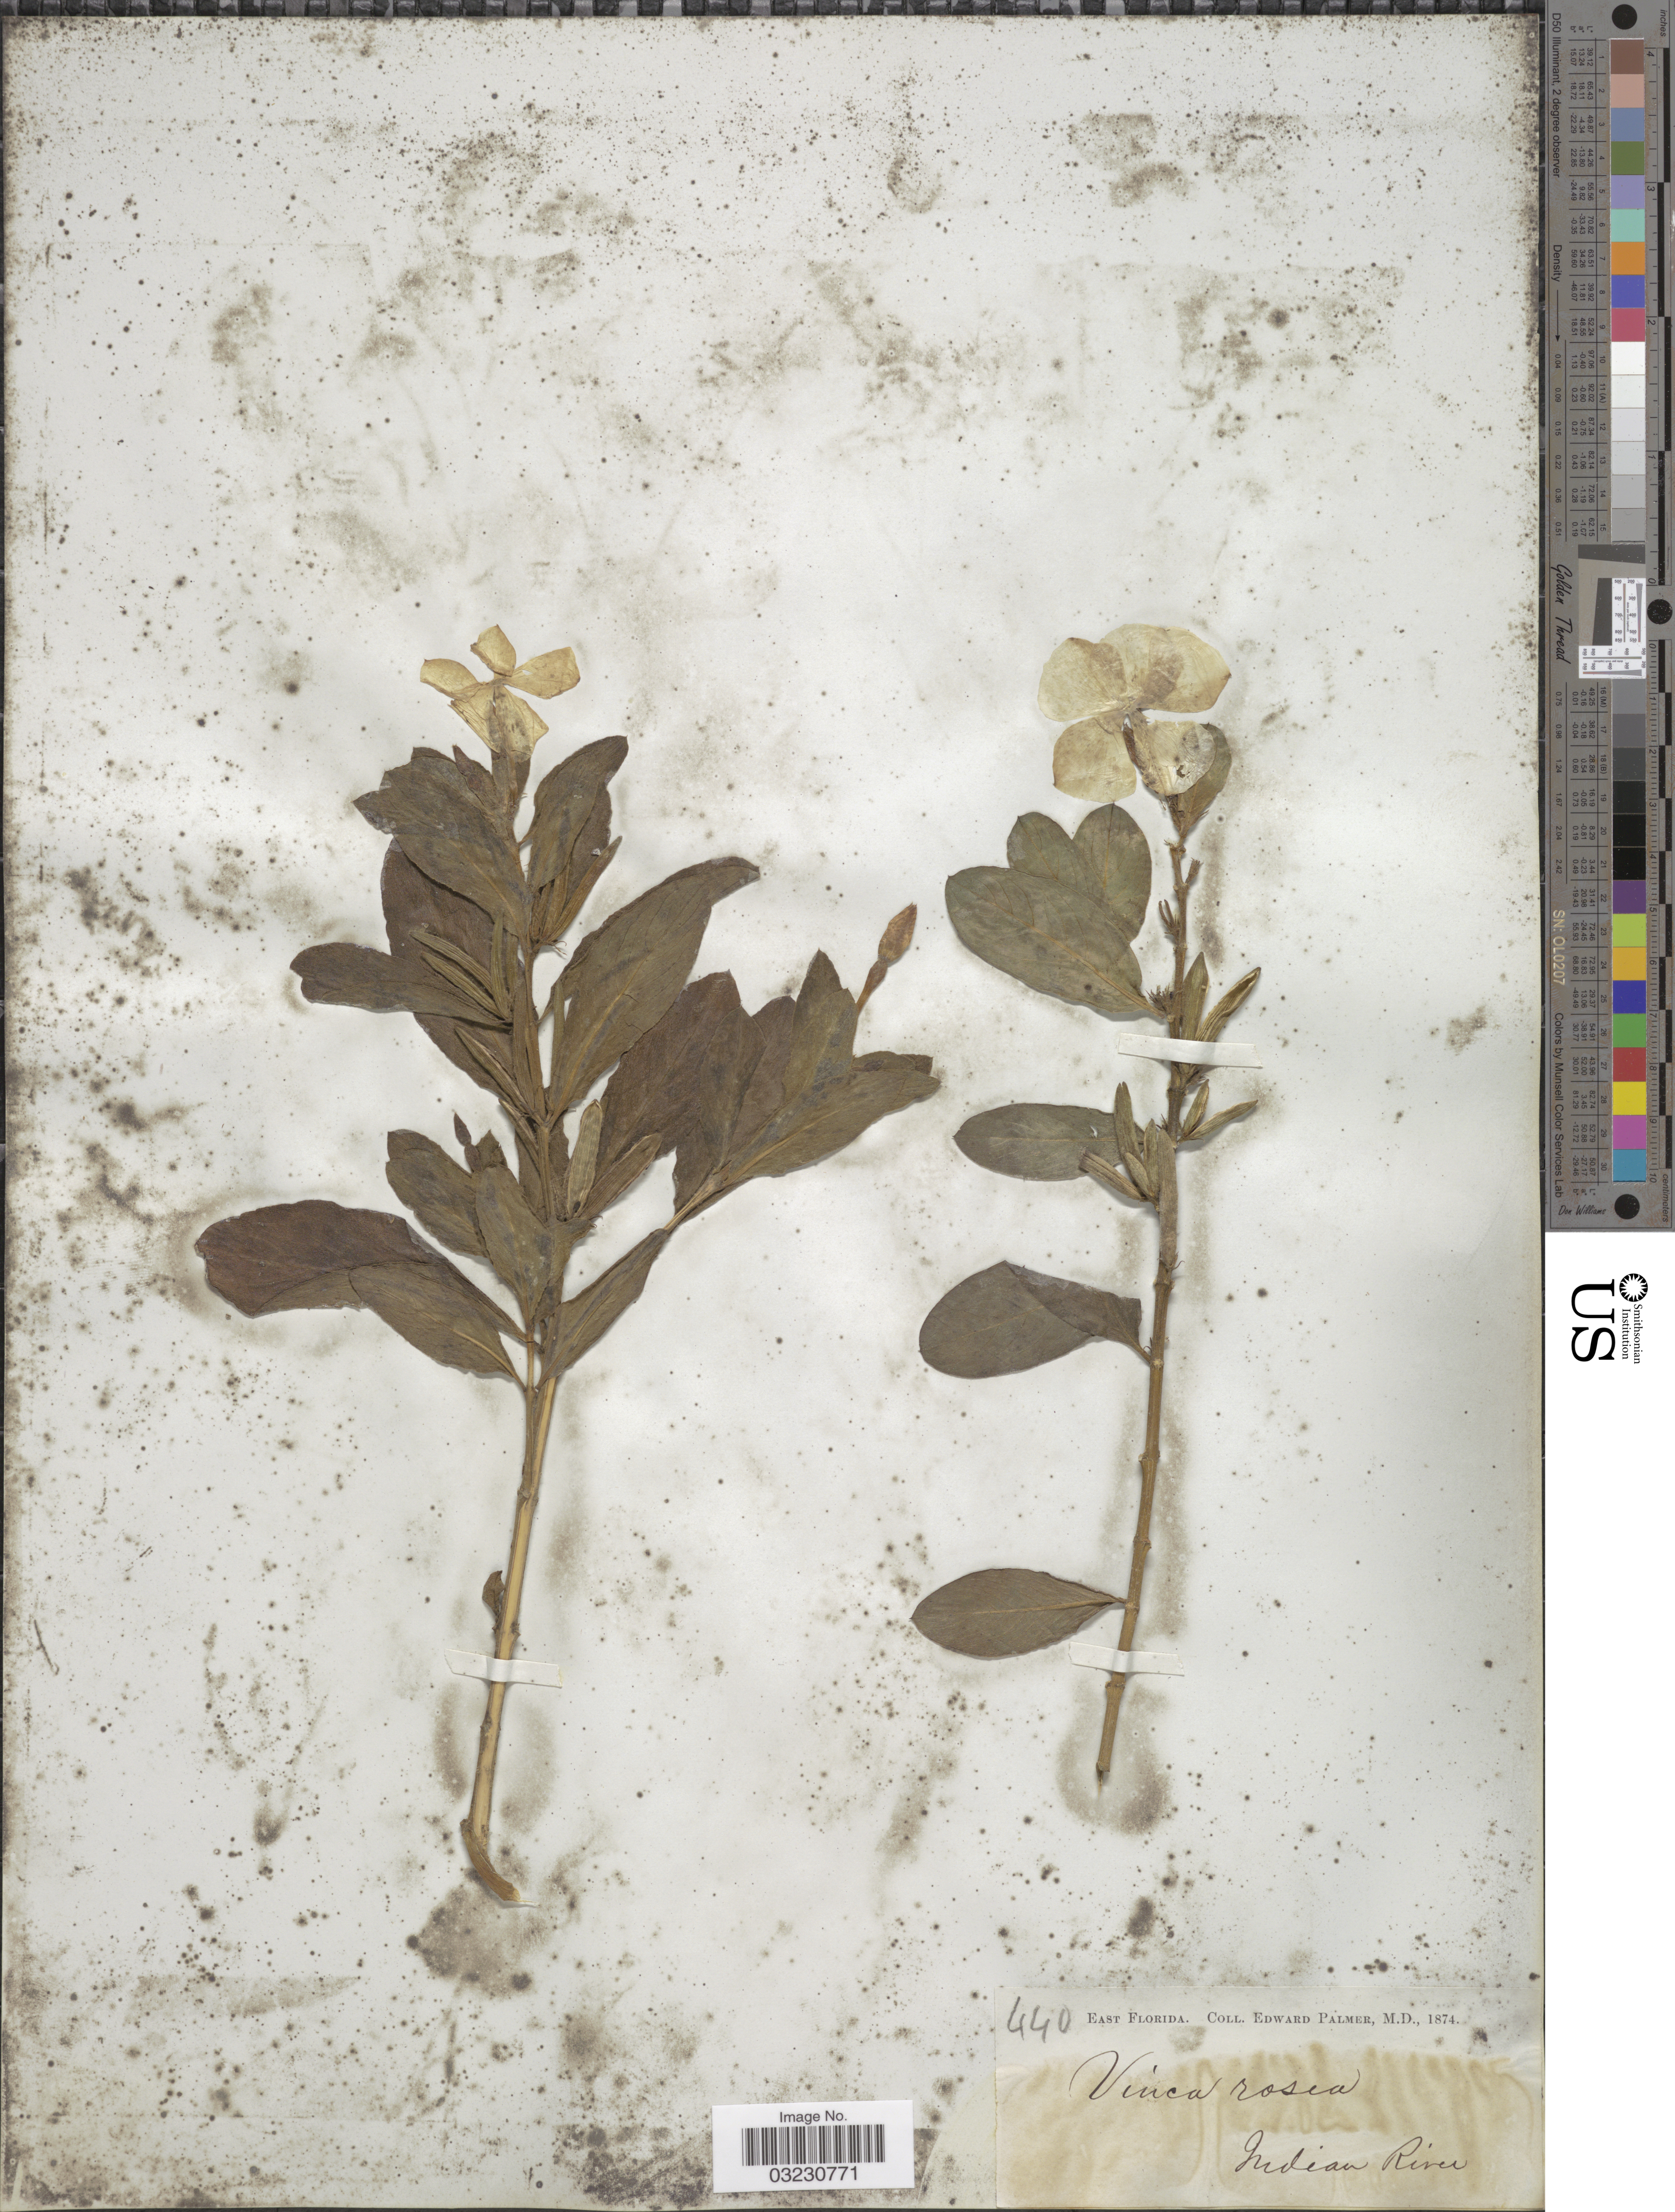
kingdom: Plantae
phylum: Tracheophyta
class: Magnoliopsida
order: Gentianales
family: Apocynaceae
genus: Catharanthus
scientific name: Catharanthus roseus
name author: (L.) G. Don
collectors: E. Palmer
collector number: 440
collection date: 1874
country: United States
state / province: Florida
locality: East Florida. Indian River.